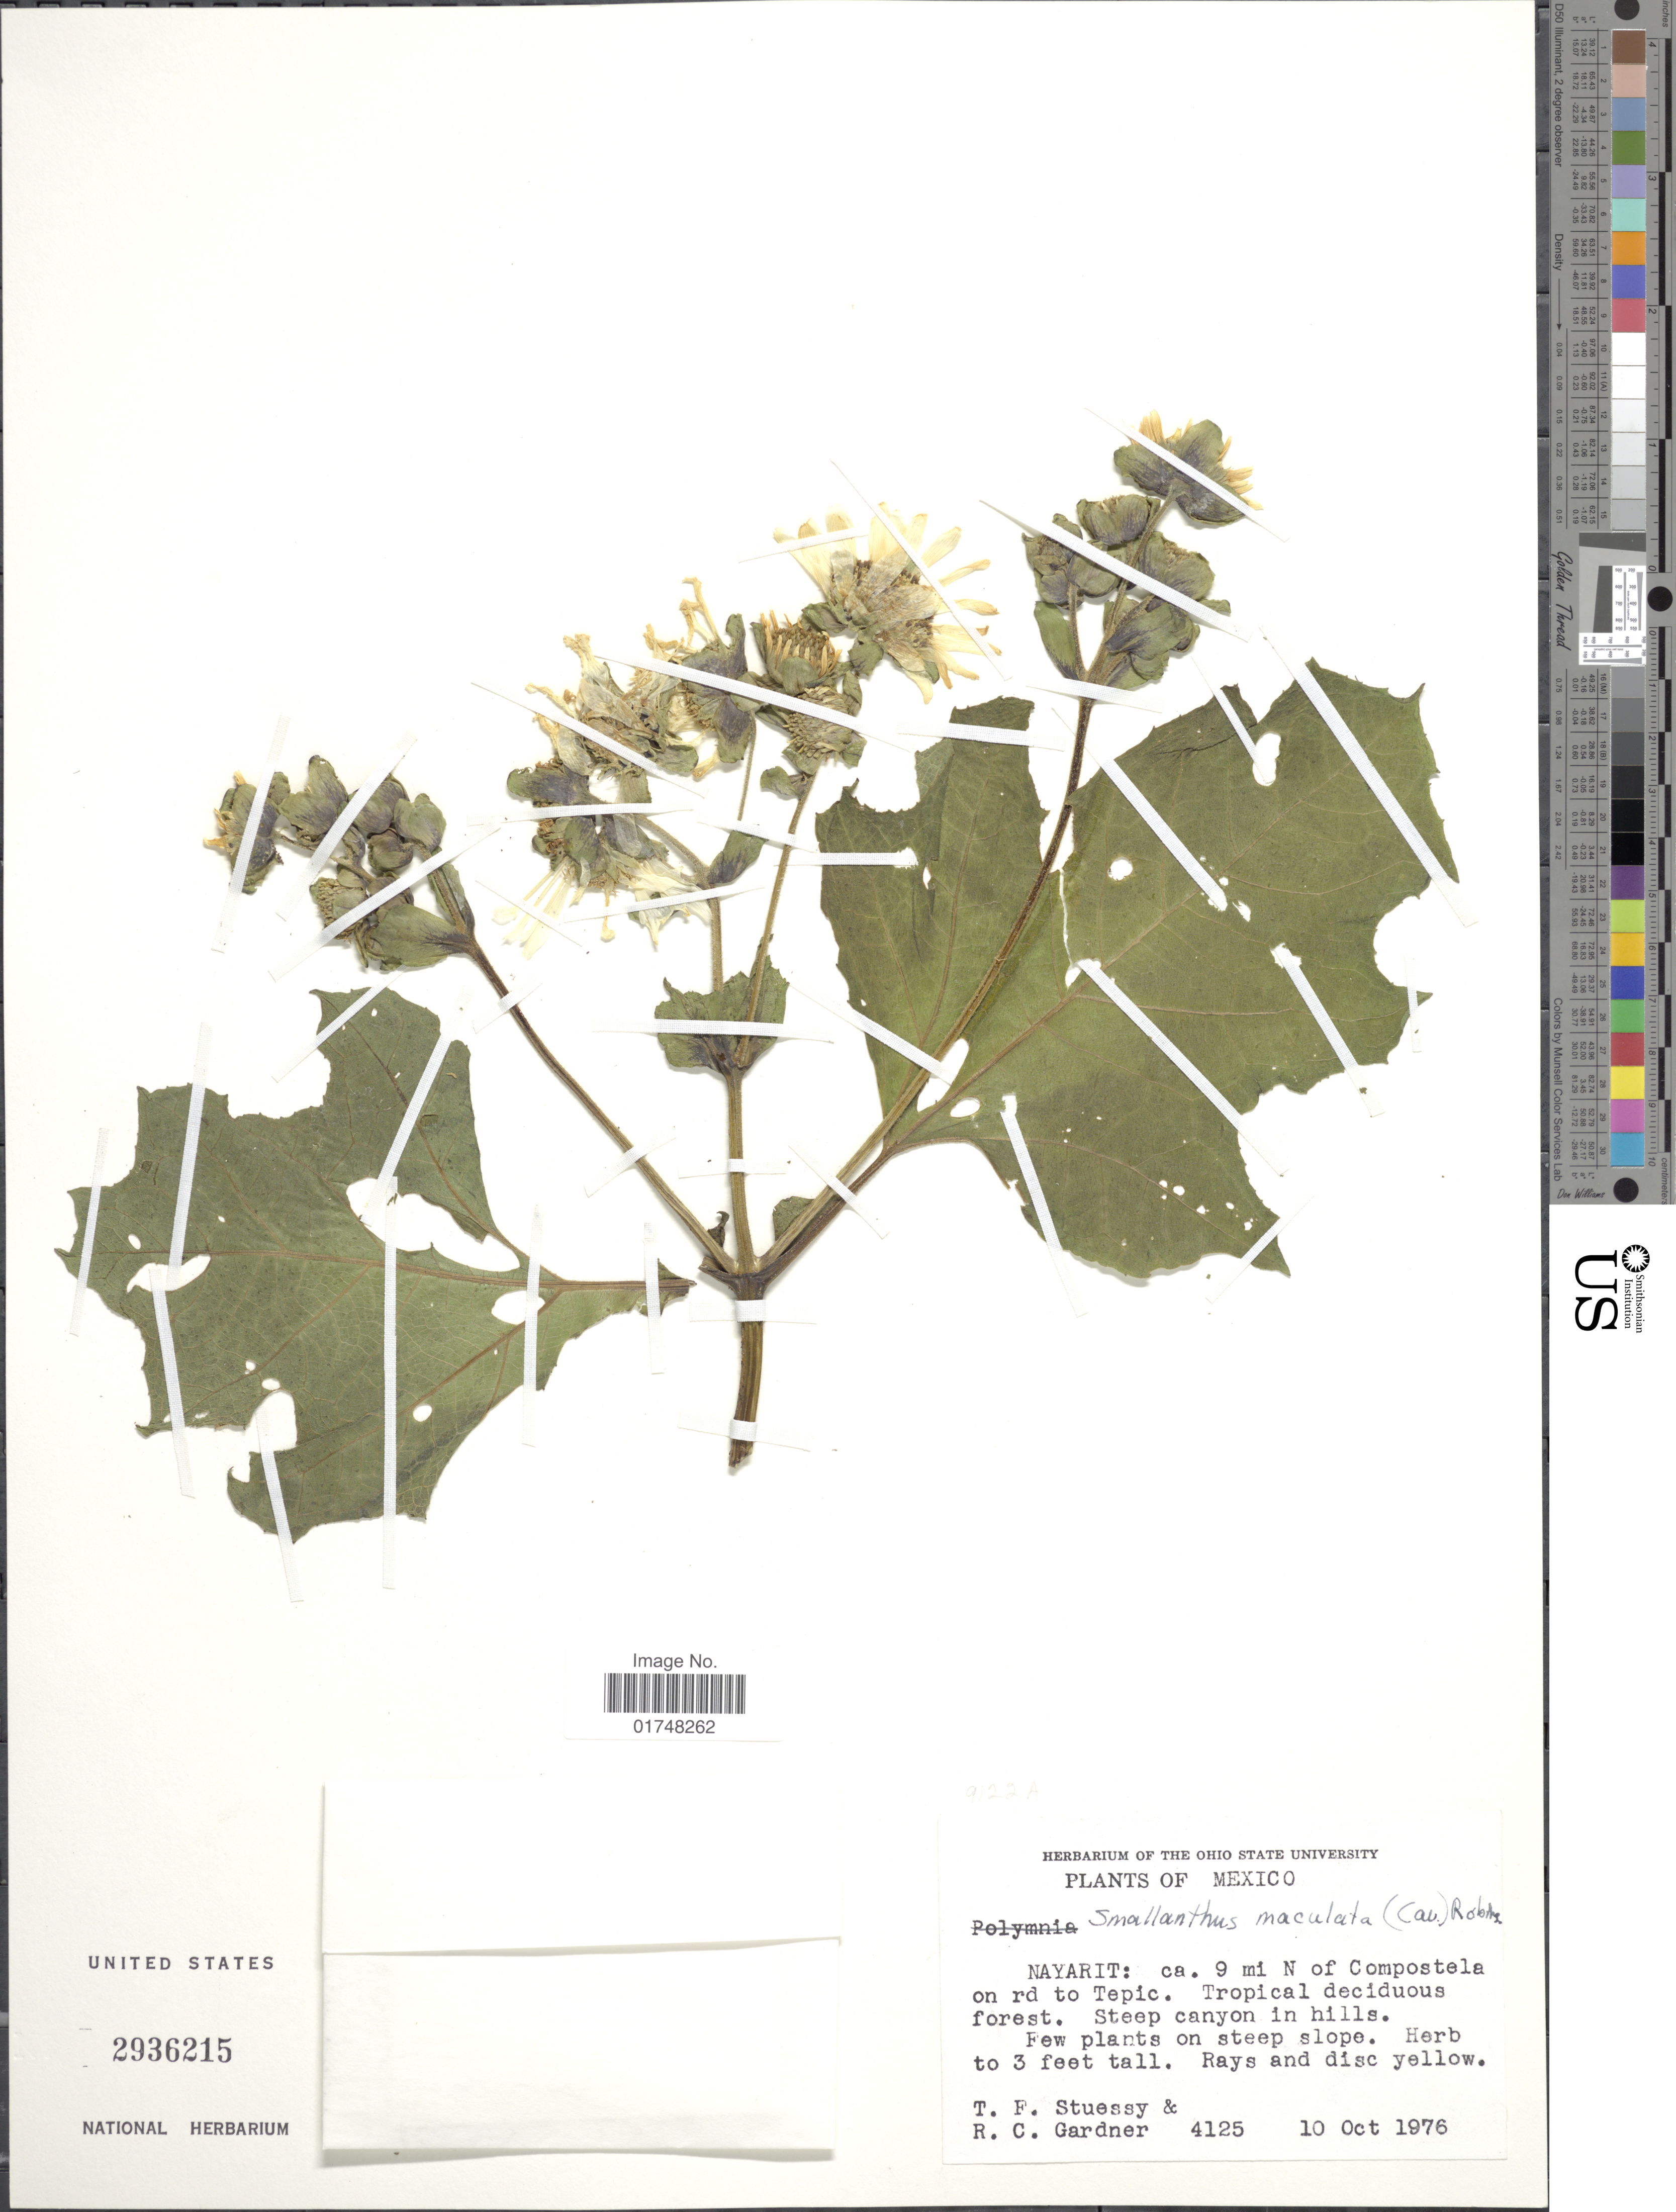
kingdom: Plantae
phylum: Tracheophyta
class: Magnoliopsida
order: Asterales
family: Asteraceae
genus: Smallanthus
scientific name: Smallanthus maculatus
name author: (Cav.) H. Rob.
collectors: T. Steussy & R. C. Gardner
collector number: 4125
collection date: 1976-10-10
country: Mexico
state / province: Nayarit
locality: Ca. 9 mi N of Compostela on rd to Tepic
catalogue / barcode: US 2936215